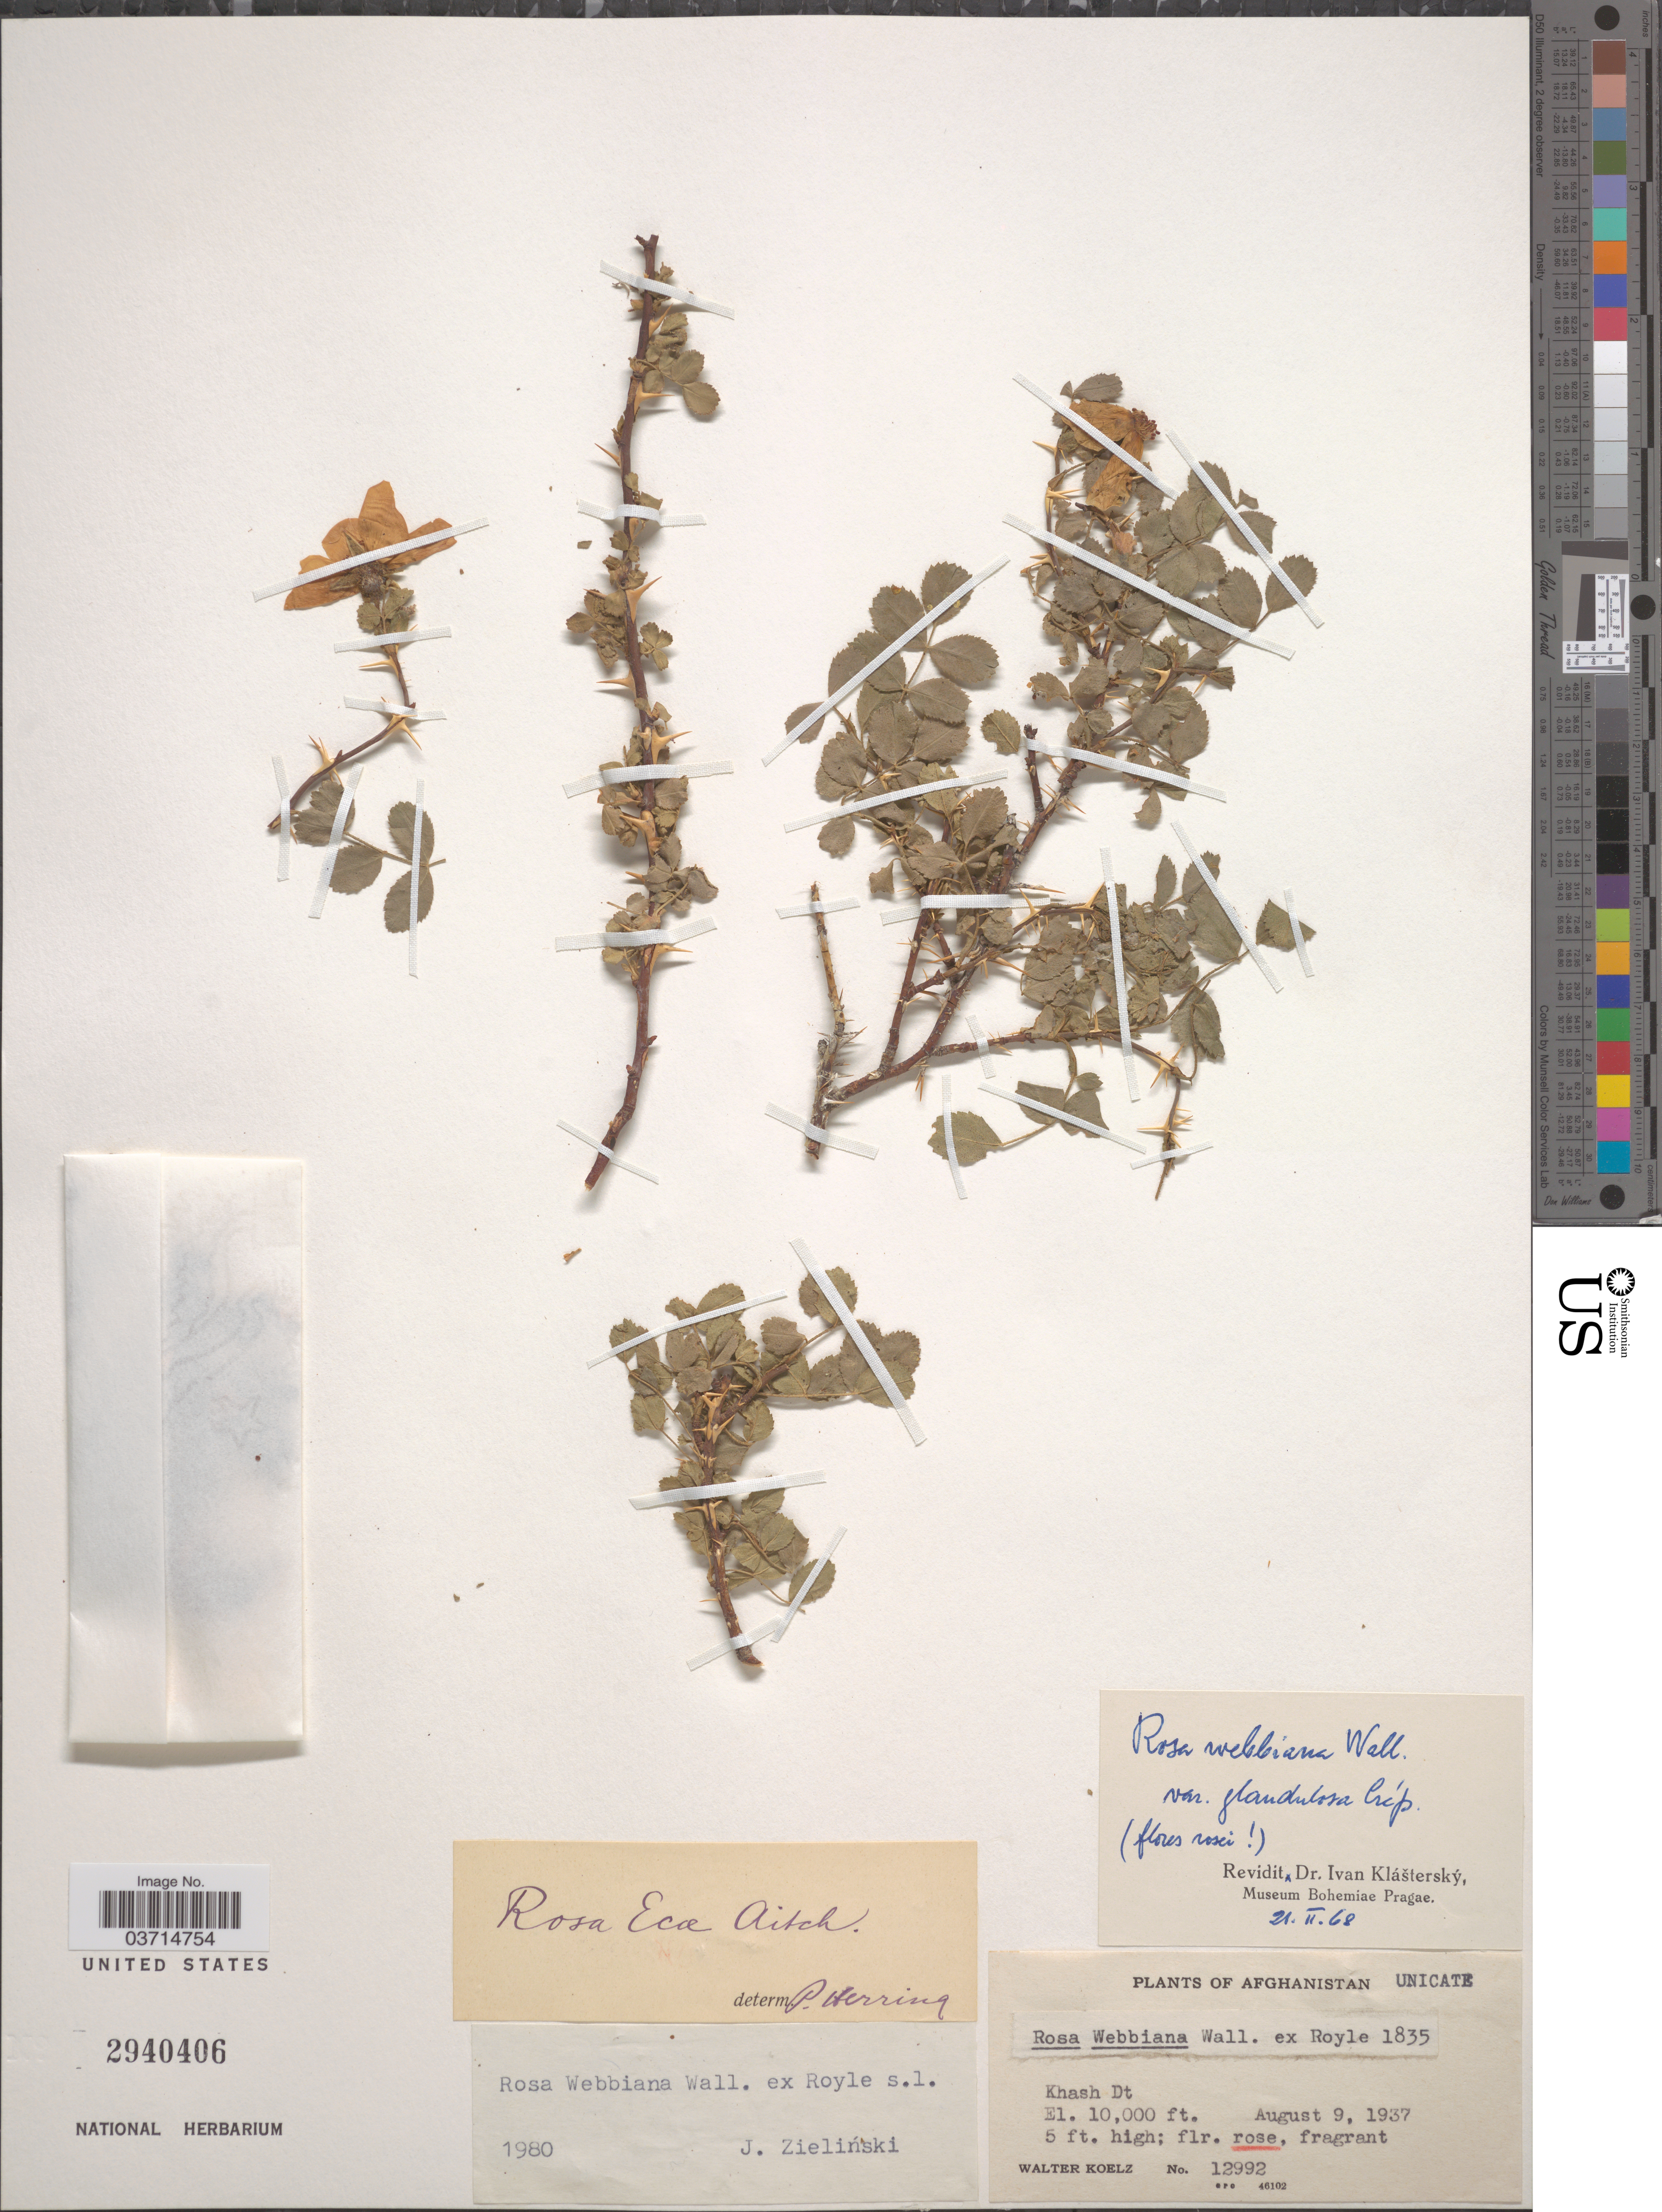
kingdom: Plantae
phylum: Tracheophyta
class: Magnoliopsida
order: Rosales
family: Rosaceae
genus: Rosa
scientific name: Rosa webbiana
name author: Wall. ex Royle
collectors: W. N. Koelz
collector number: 12992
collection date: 1937-08-09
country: Afghanistan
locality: Khash Dt.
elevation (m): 3048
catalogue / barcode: US 2940406